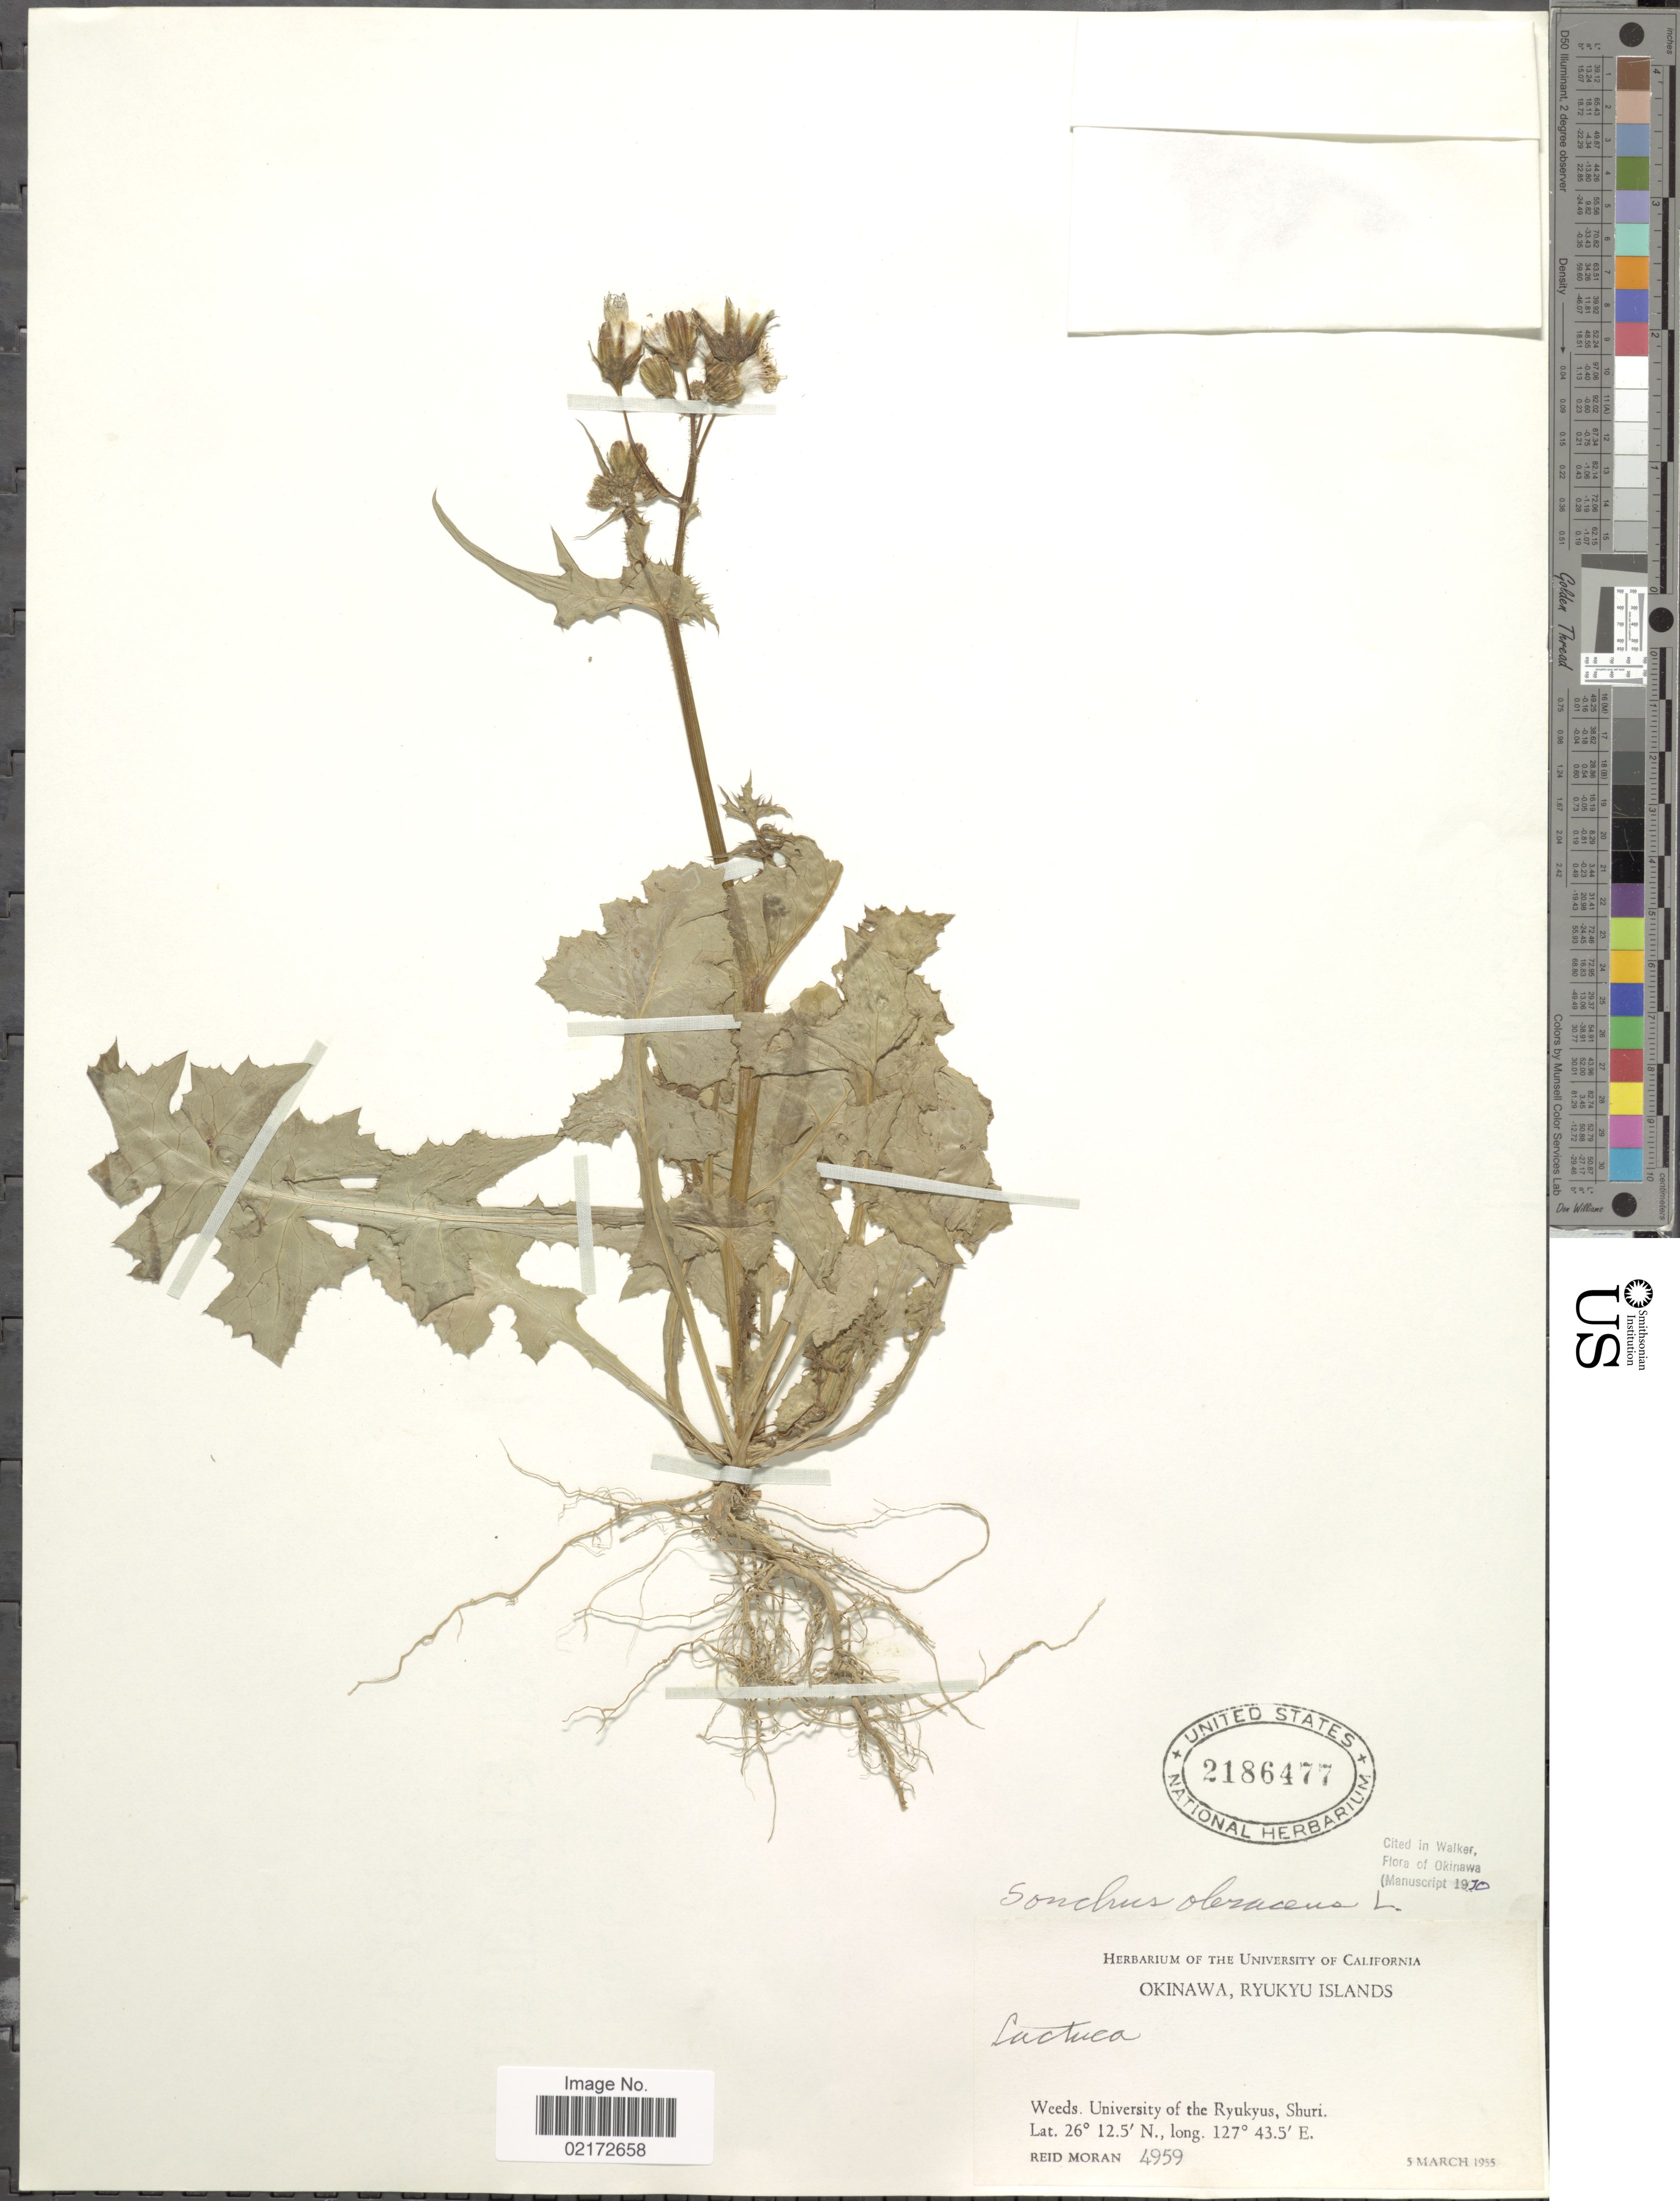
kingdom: Plantae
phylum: Tracheophyta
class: Magnoliopsida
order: Asterales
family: Asteraceae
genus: Sonchus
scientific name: Sonchus oleraceus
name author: L.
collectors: R. V. Moran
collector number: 4959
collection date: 1955-05-05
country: Japan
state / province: Okinawa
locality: Okinawa, Ryukyu Islands. Weeds. University of the Ryukyus, Shuri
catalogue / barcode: US 2186477